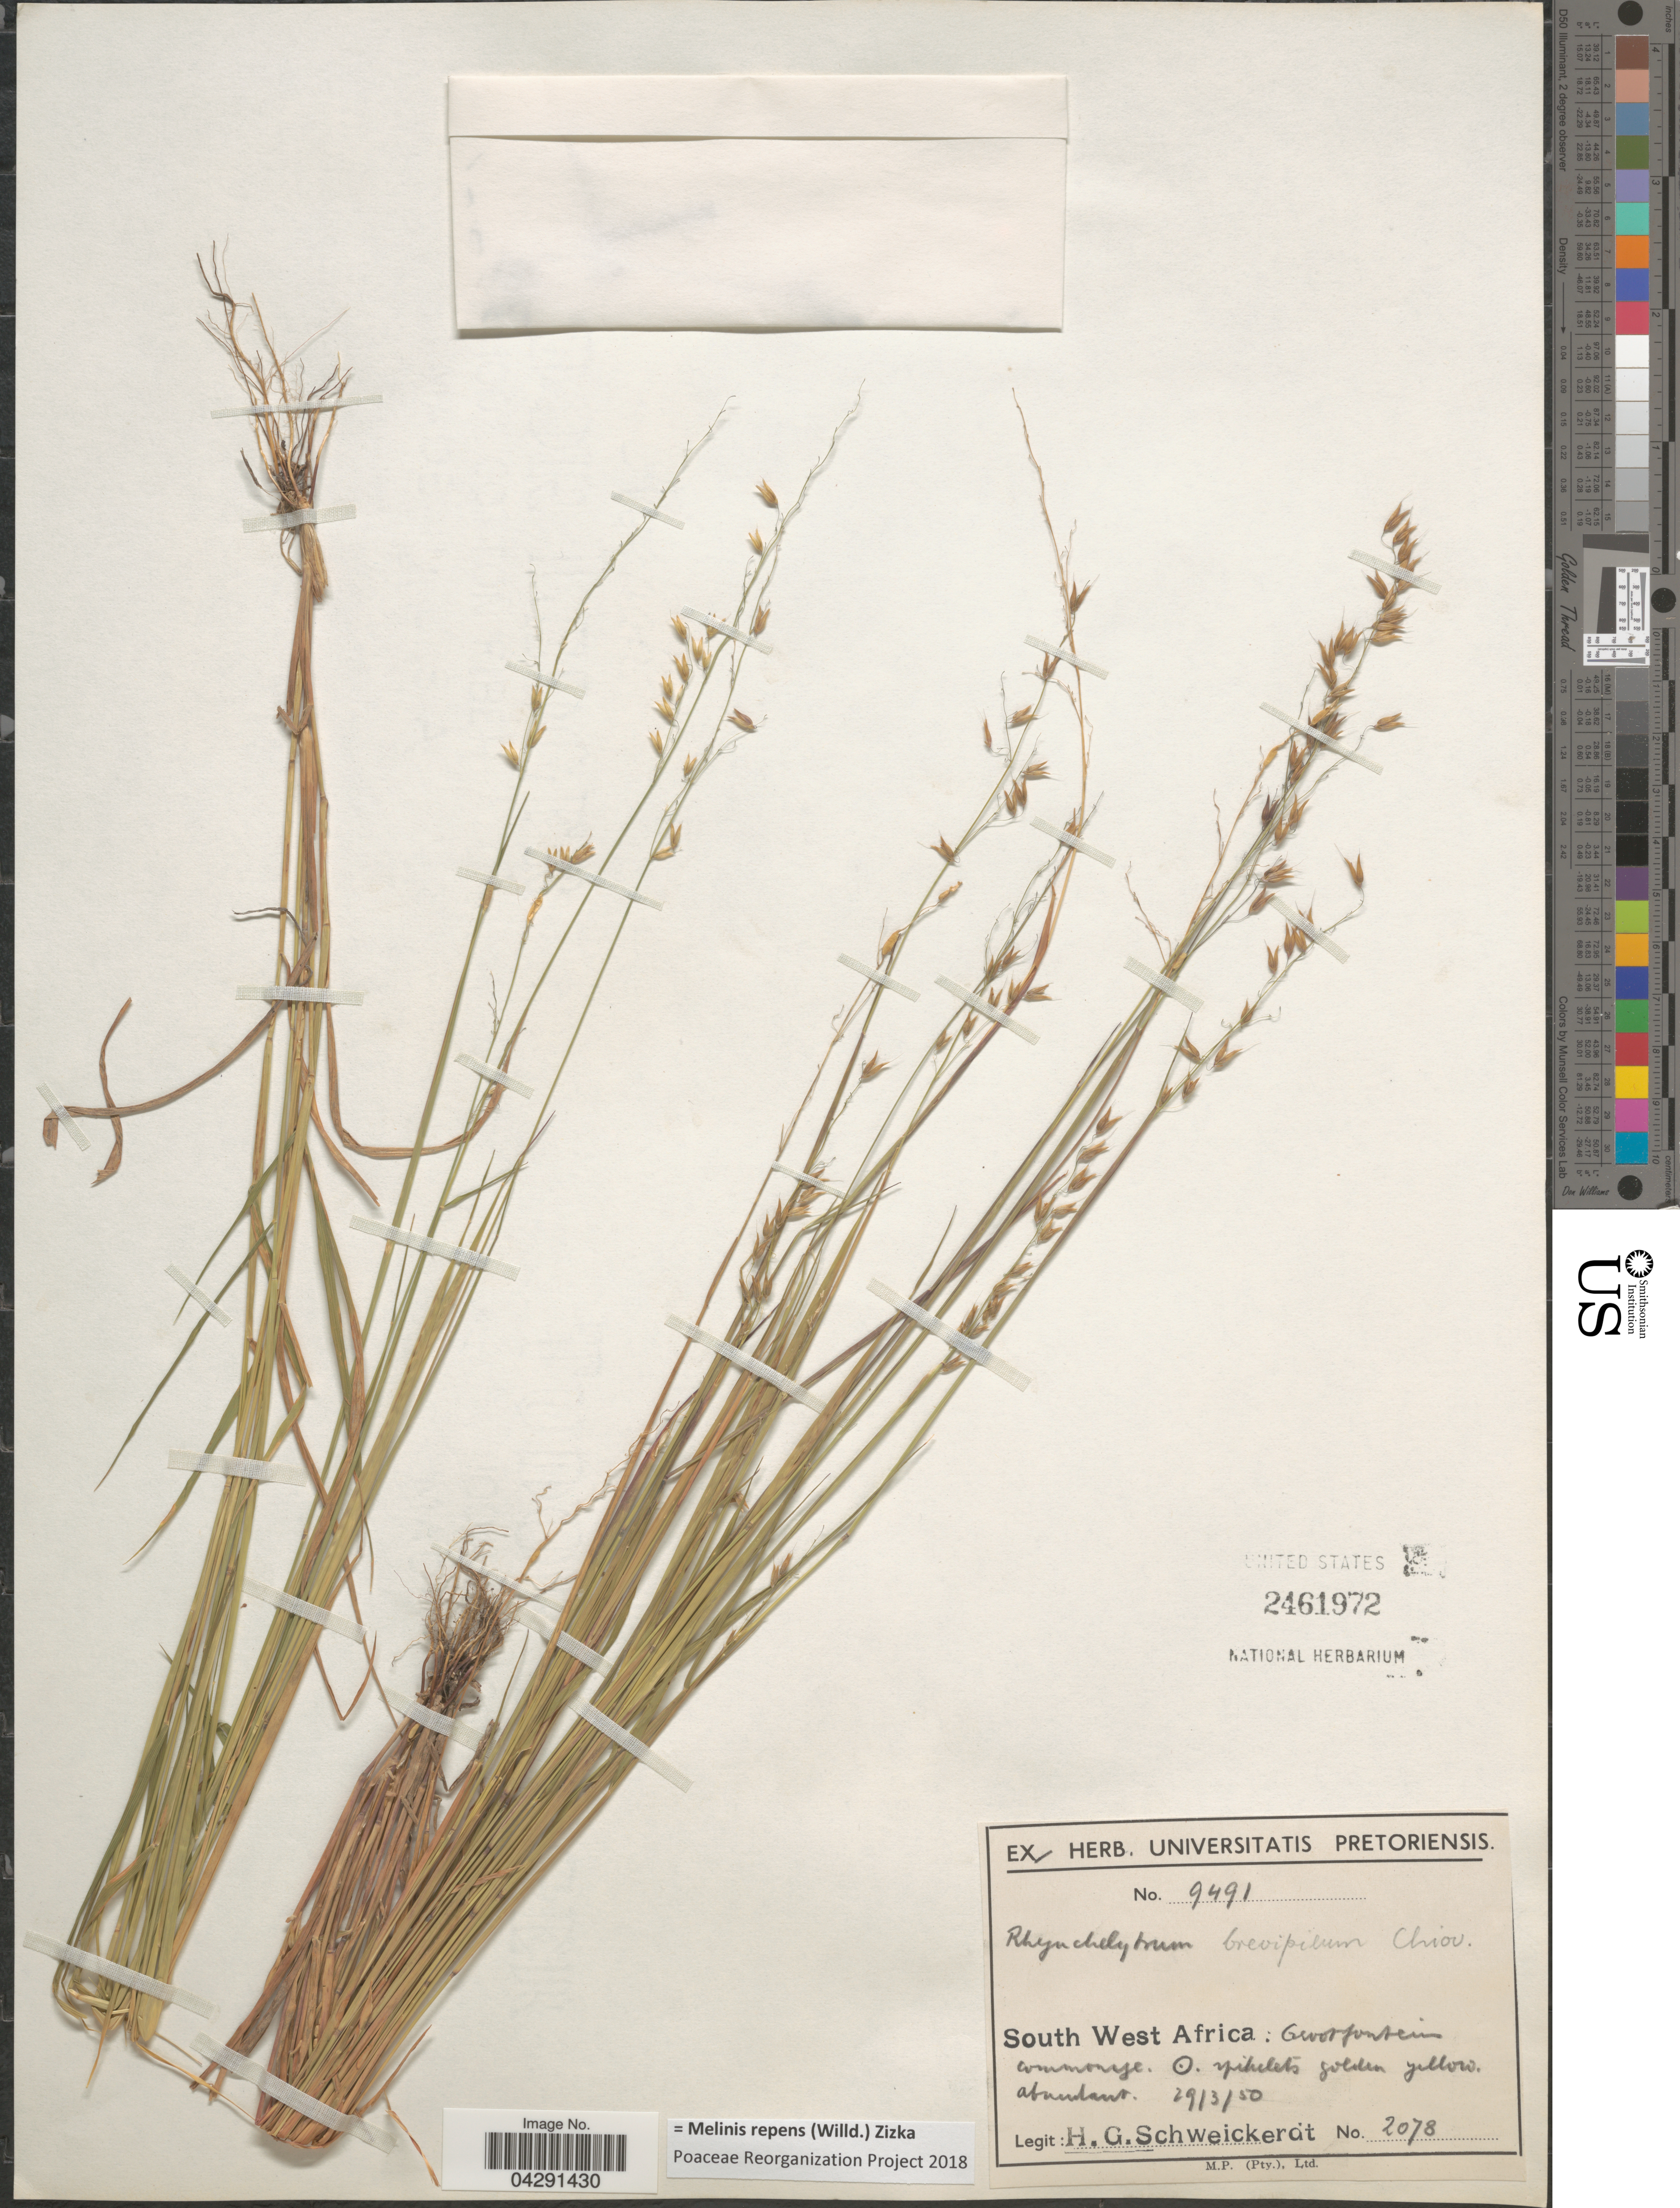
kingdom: Plantae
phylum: Tracheophyta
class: Liliopsida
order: Poales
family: Poaceae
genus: Melinis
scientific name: Melinis repens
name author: (Willd.) Zizka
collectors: H. Schweickerdt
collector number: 2078/9491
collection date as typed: Transcribed d/m/y: 29/3/50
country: Namibia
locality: South West Africa: [illegible text]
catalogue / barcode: US 2461972